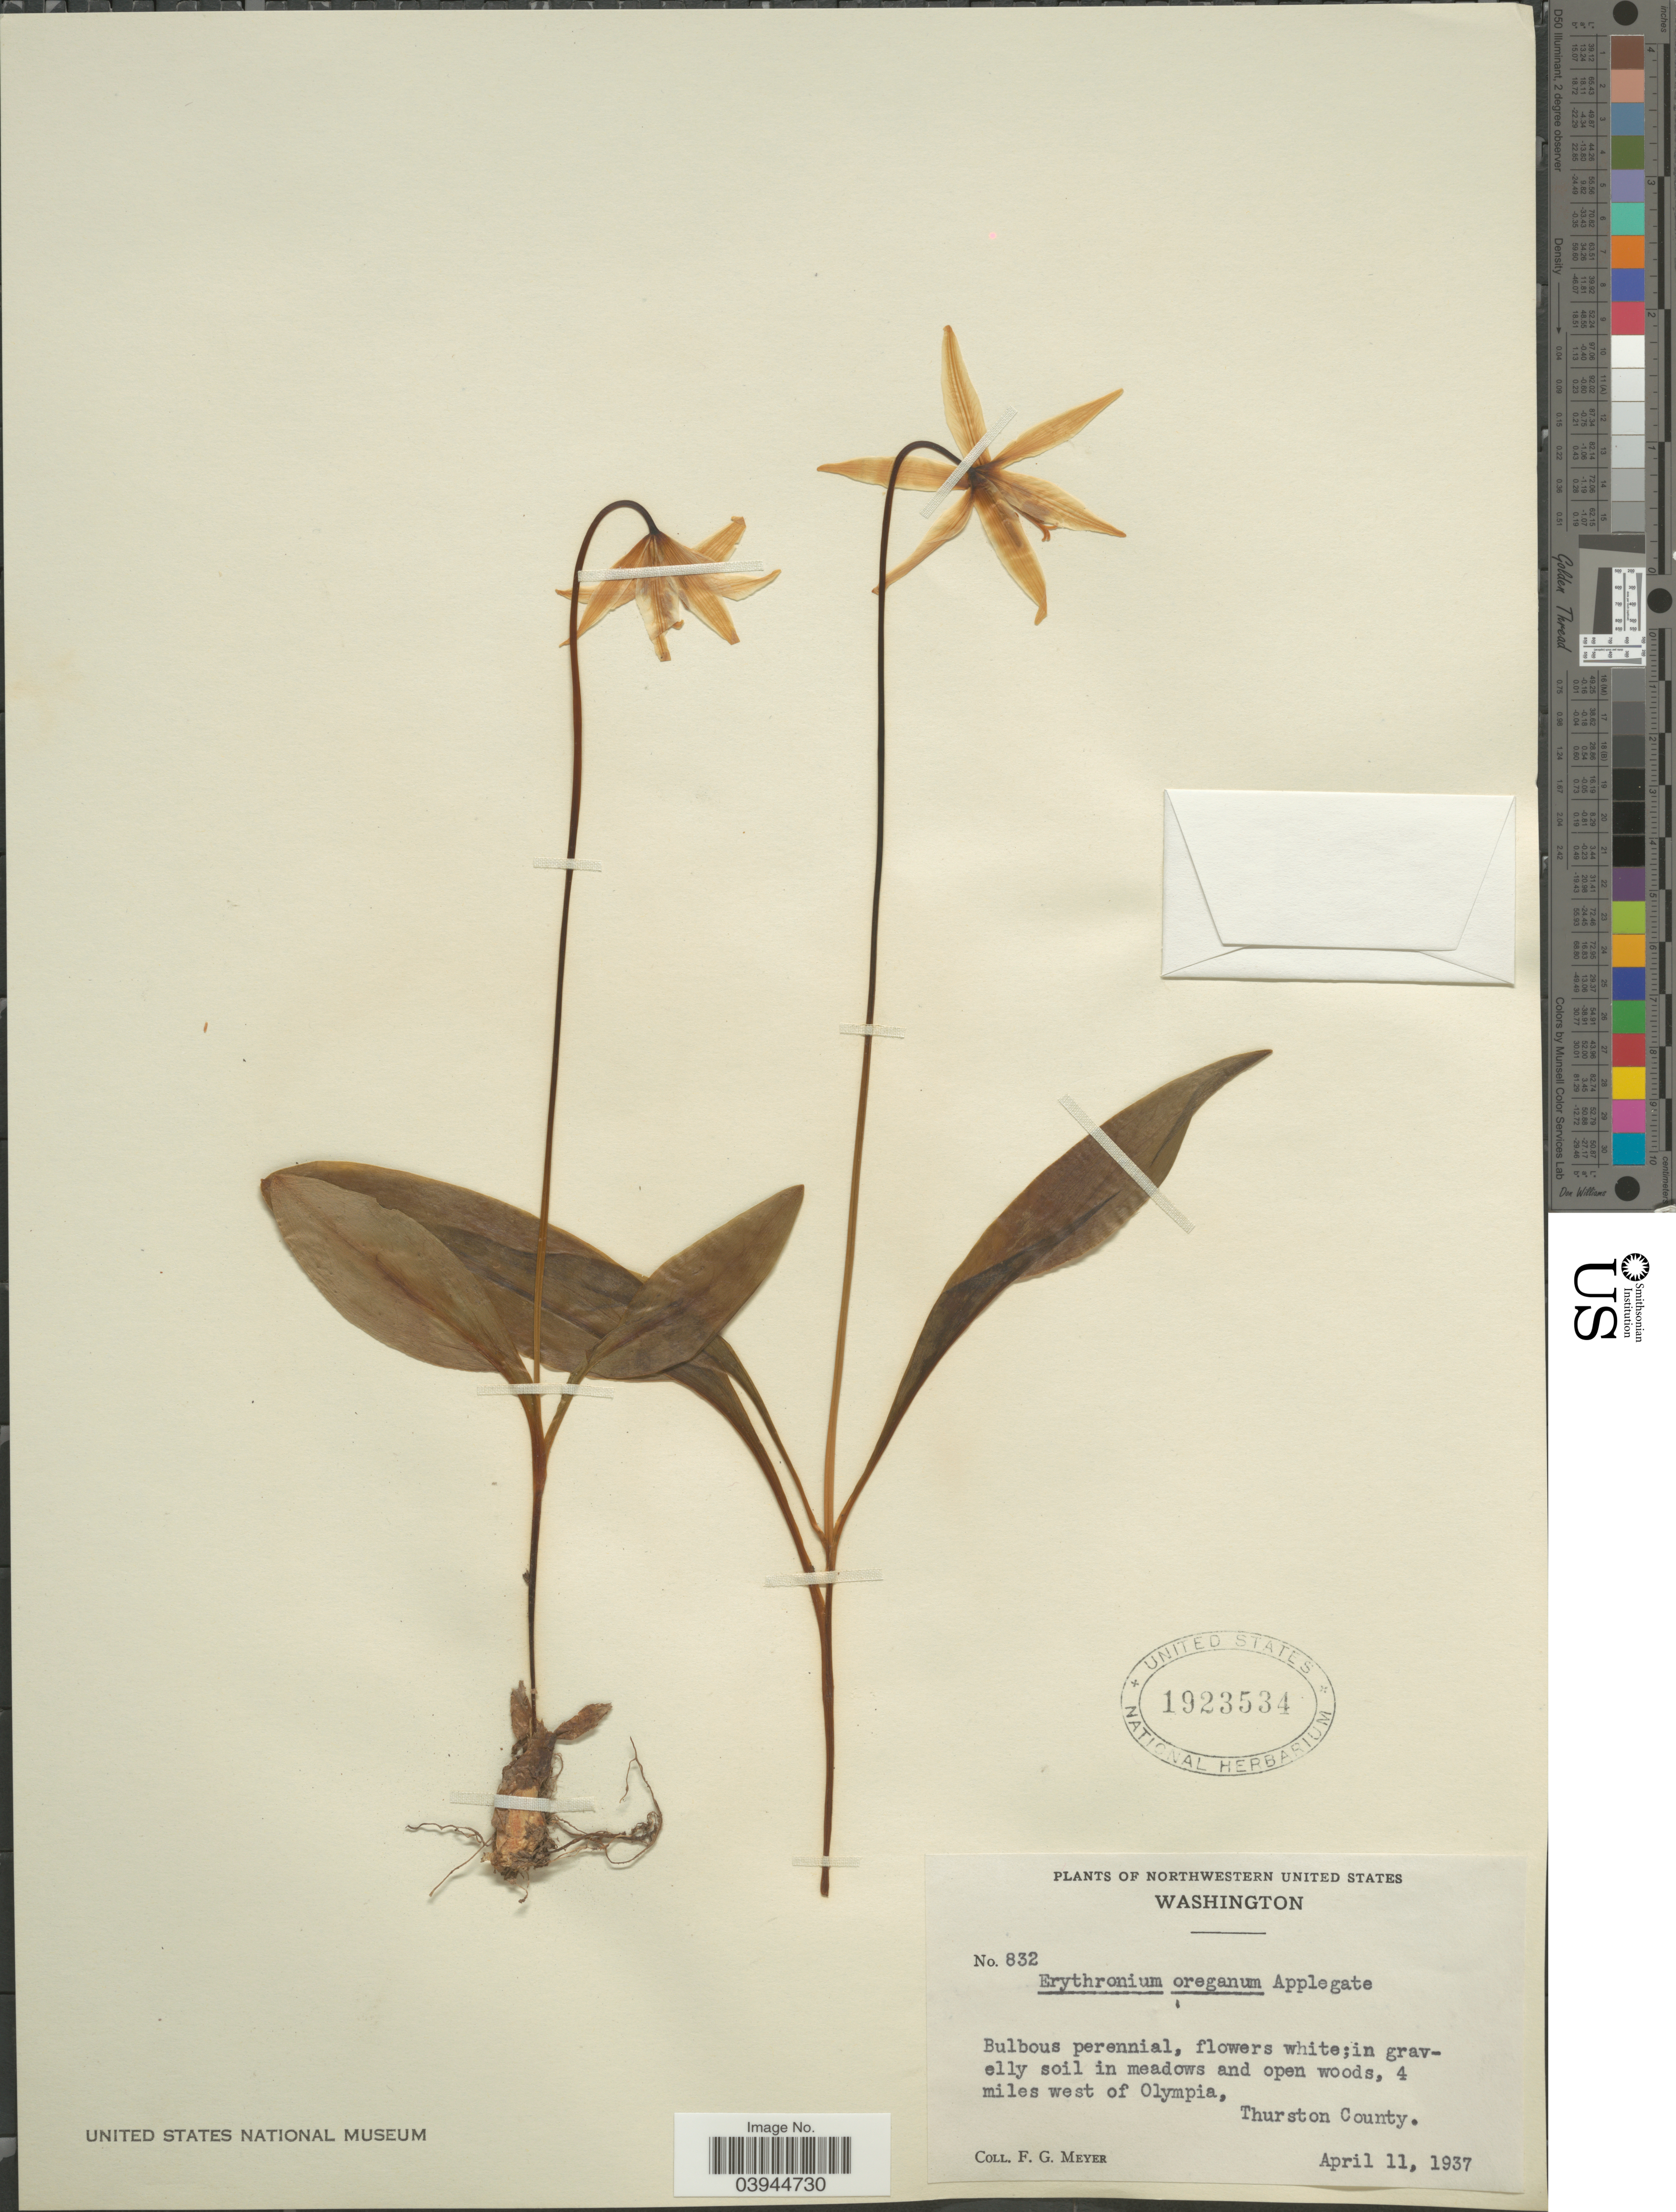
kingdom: Plantae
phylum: Tracheophyta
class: Liliopsida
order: Liliales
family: Liliaceae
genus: Erythronium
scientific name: Erythronium oregonum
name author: Applegate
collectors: F. G. Meyer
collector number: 832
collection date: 1937-04-11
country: United States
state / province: Washington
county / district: Thurston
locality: Northwestern United States. 4 miles west of Olympia, Thurston County.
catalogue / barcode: US 1923534